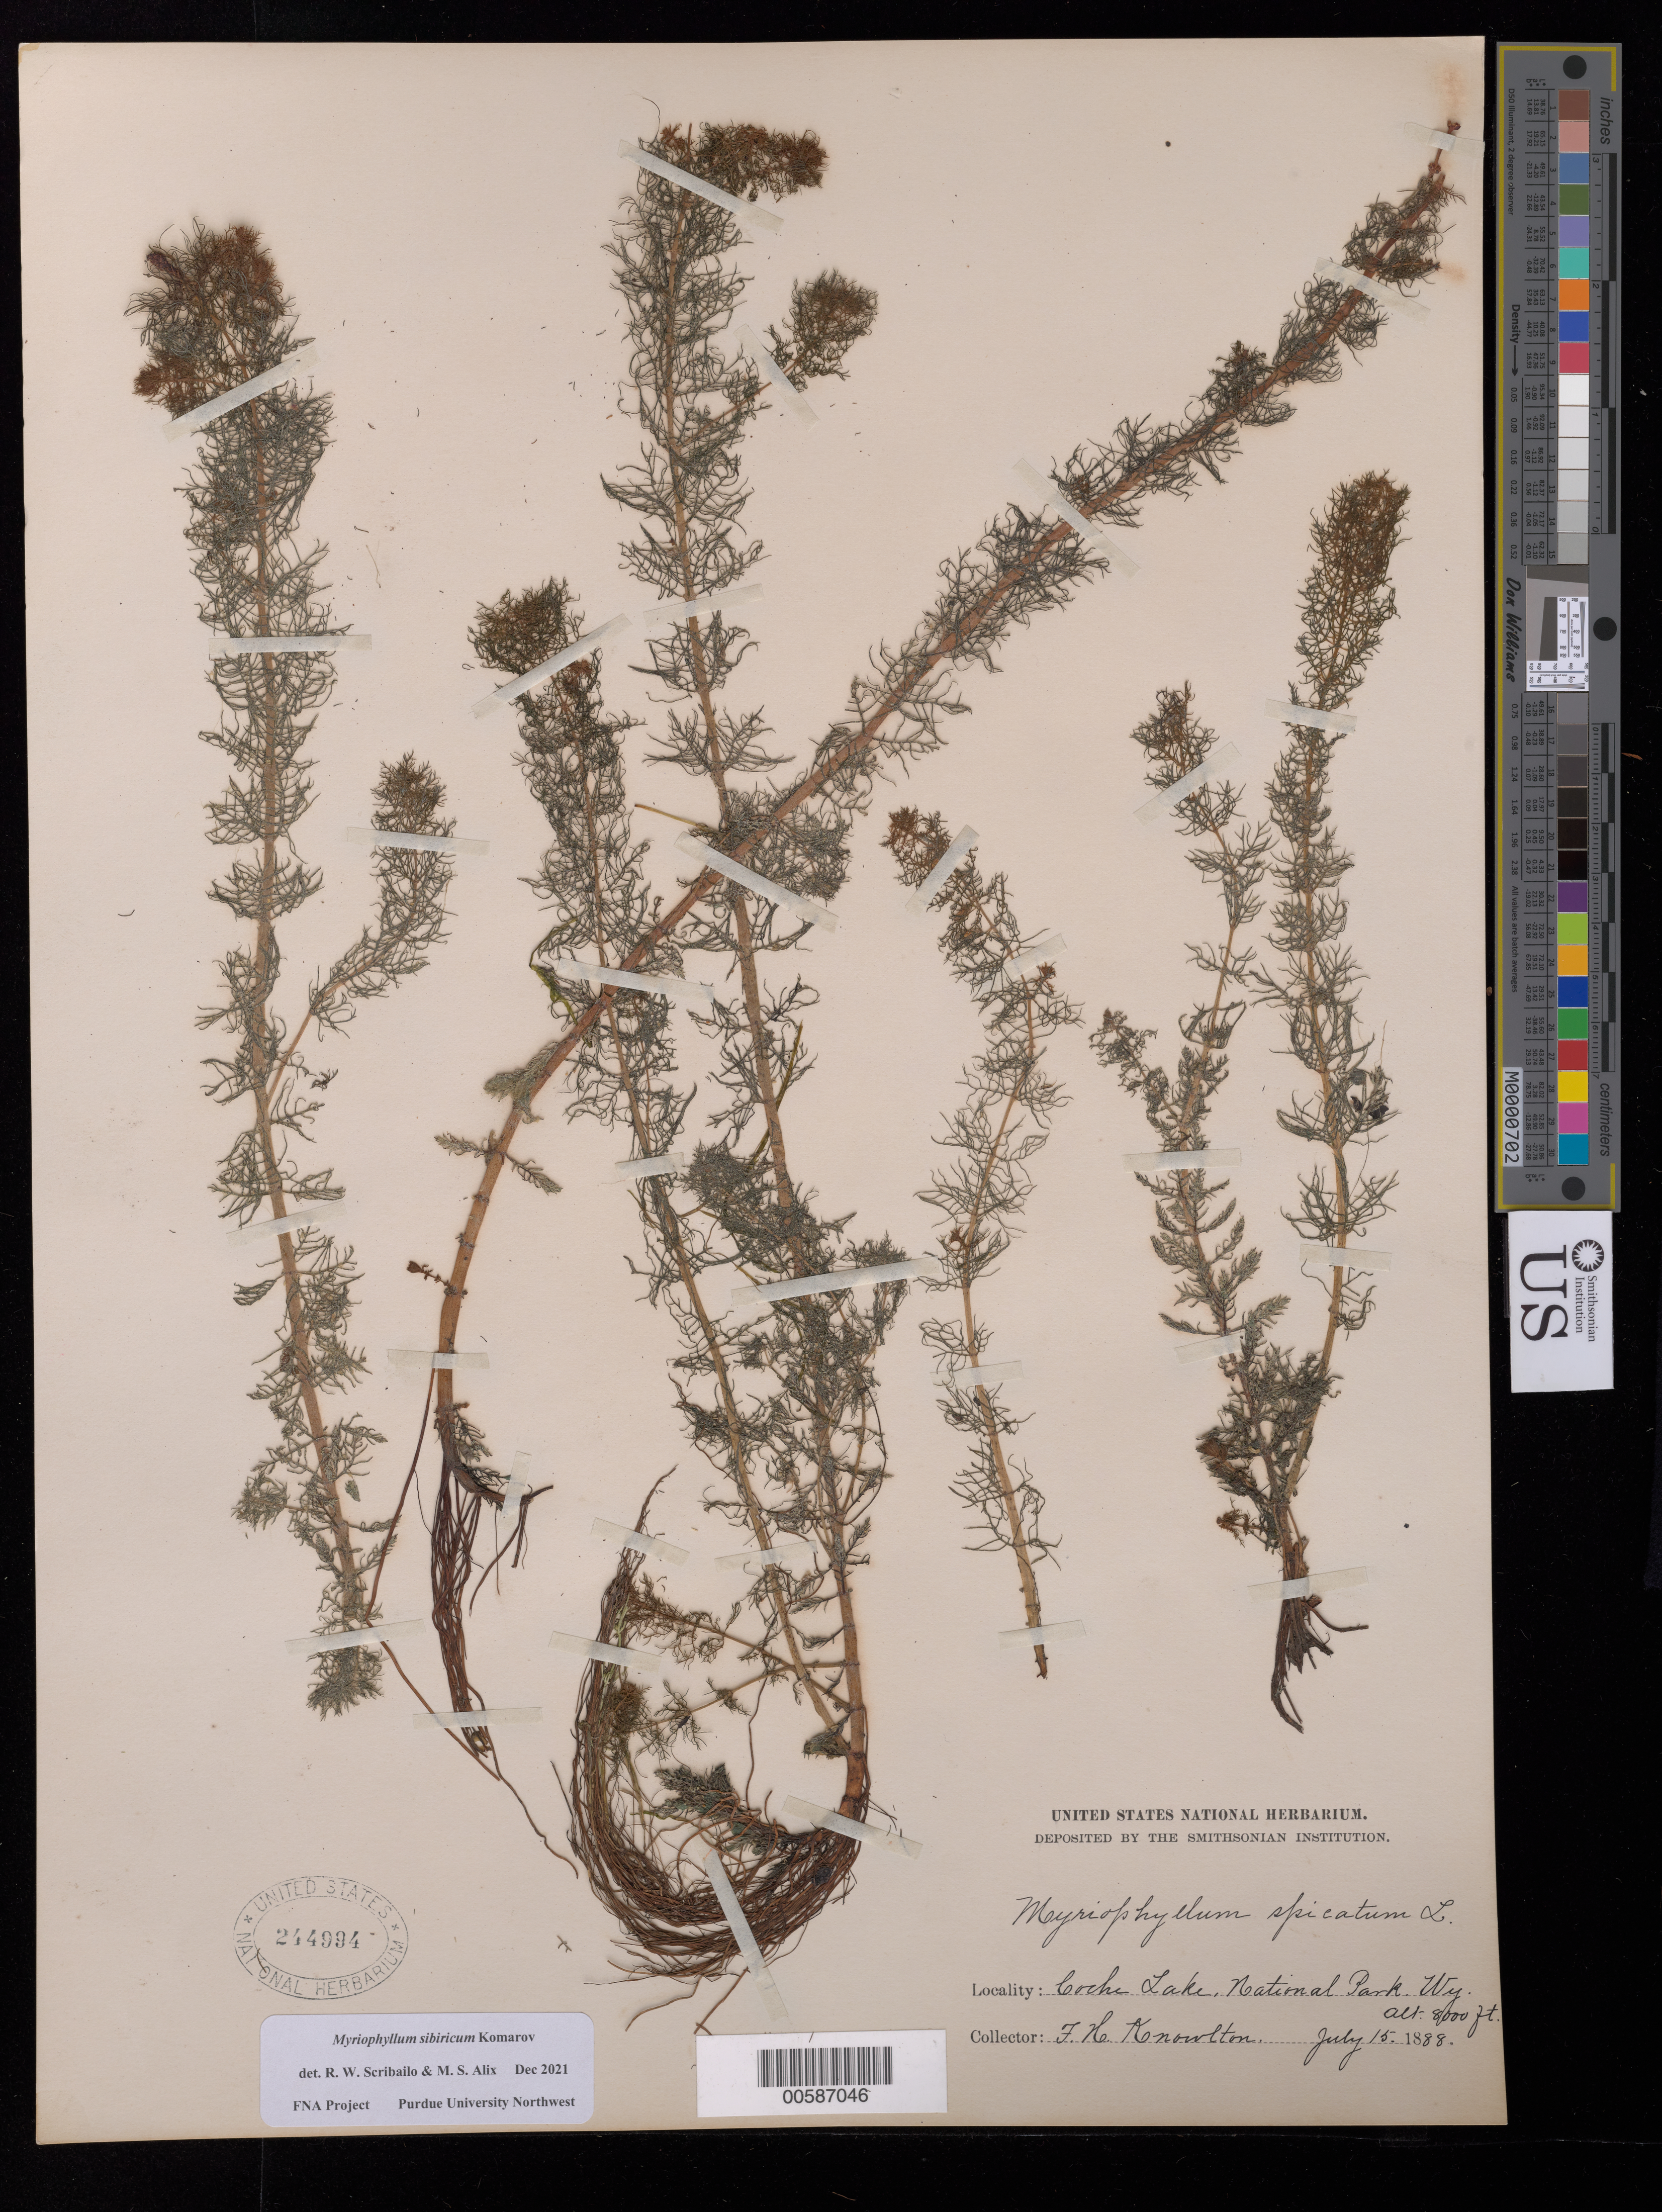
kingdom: Plantae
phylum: Tracheophyta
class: Magnoliopsida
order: Saxifragales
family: Haloragaceae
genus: Myriophyllum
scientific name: Myriophyllum sibiricum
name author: Kom.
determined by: Scribailo, R. W.; Alix, M. S.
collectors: F. H. Knowlton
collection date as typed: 15 Jul 1888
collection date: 1888-07-15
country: United States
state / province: Wyoming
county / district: Park / Teton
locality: Coche Lake, National Park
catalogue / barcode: US 244994